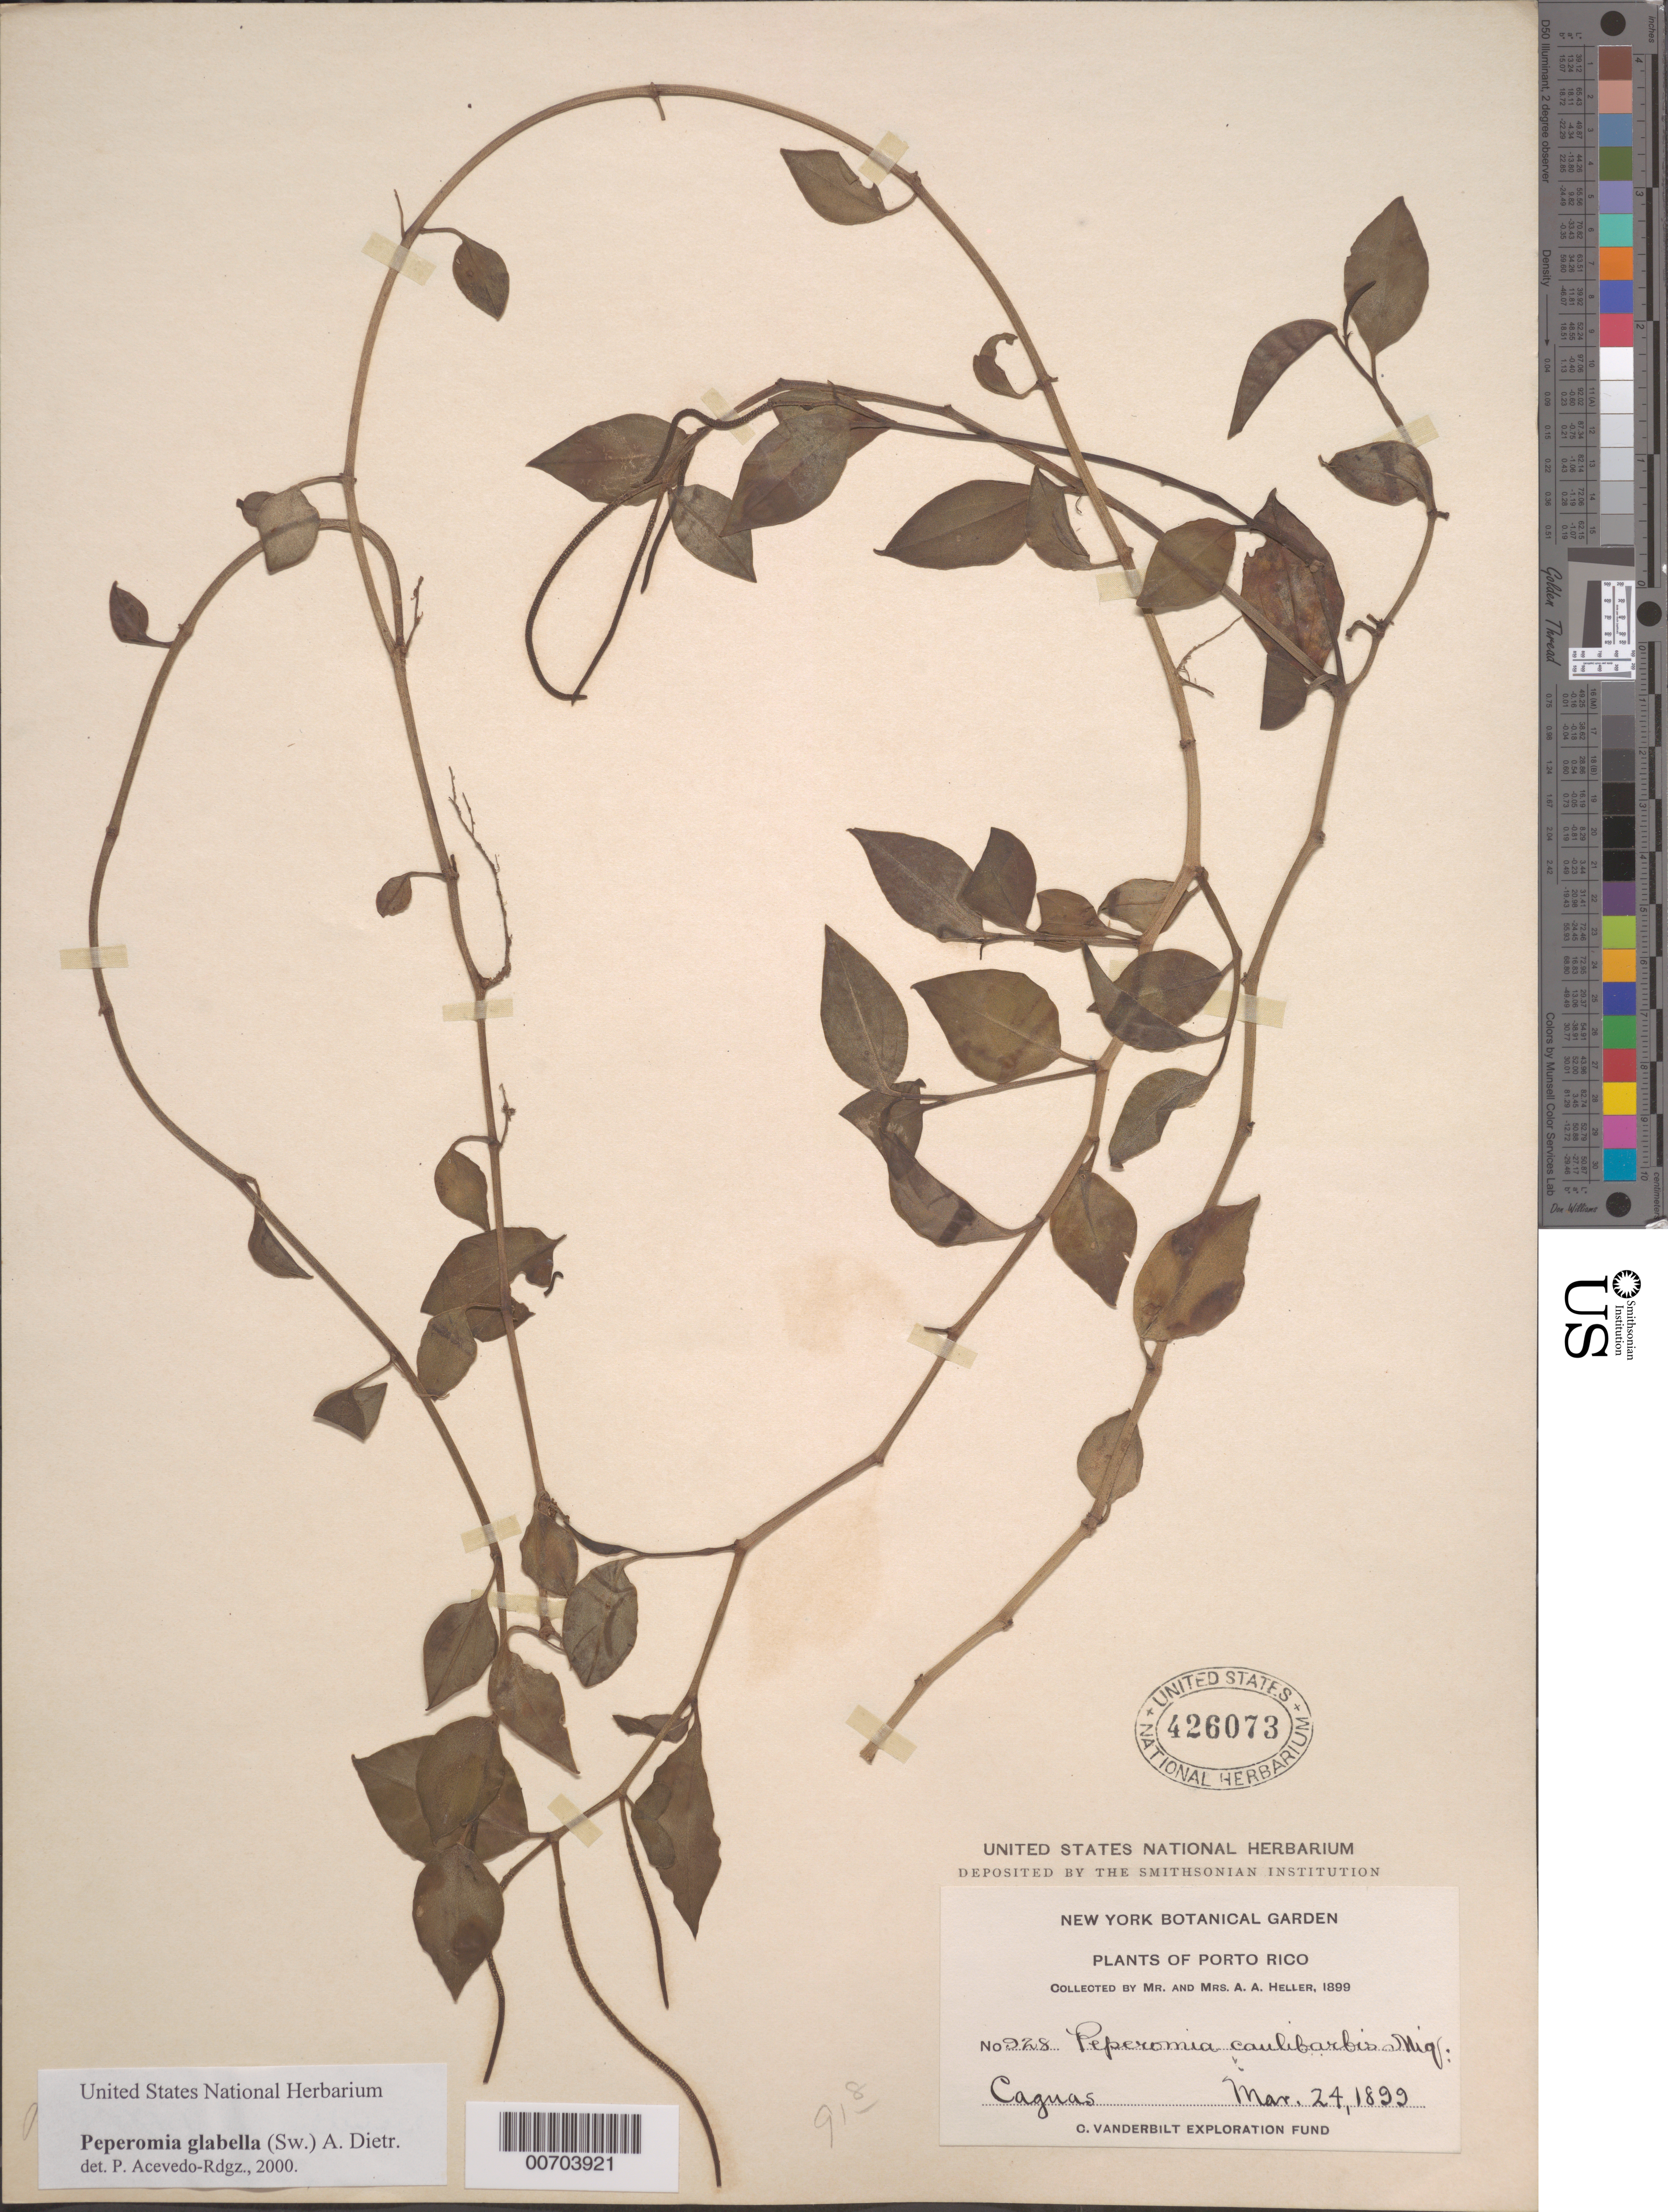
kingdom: Plantae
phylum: Tracheophyta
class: Magnoliopsida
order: Piperales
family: Piperaceae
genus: Peperomia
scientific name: Peperomia glabella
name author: (Sw.) A. Dietr.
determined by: Acevedo-Rodríguez, P., (BOT), Smithsonian Institution - National Museum of Natural History (UNITED STATES)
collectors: A. A. Heller & -- Heller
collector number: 928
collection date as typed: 24 Mar 1899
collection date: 1899-03-24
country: Puerto Rico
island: Greater Antilles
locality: Caguas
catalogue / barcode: US 426073